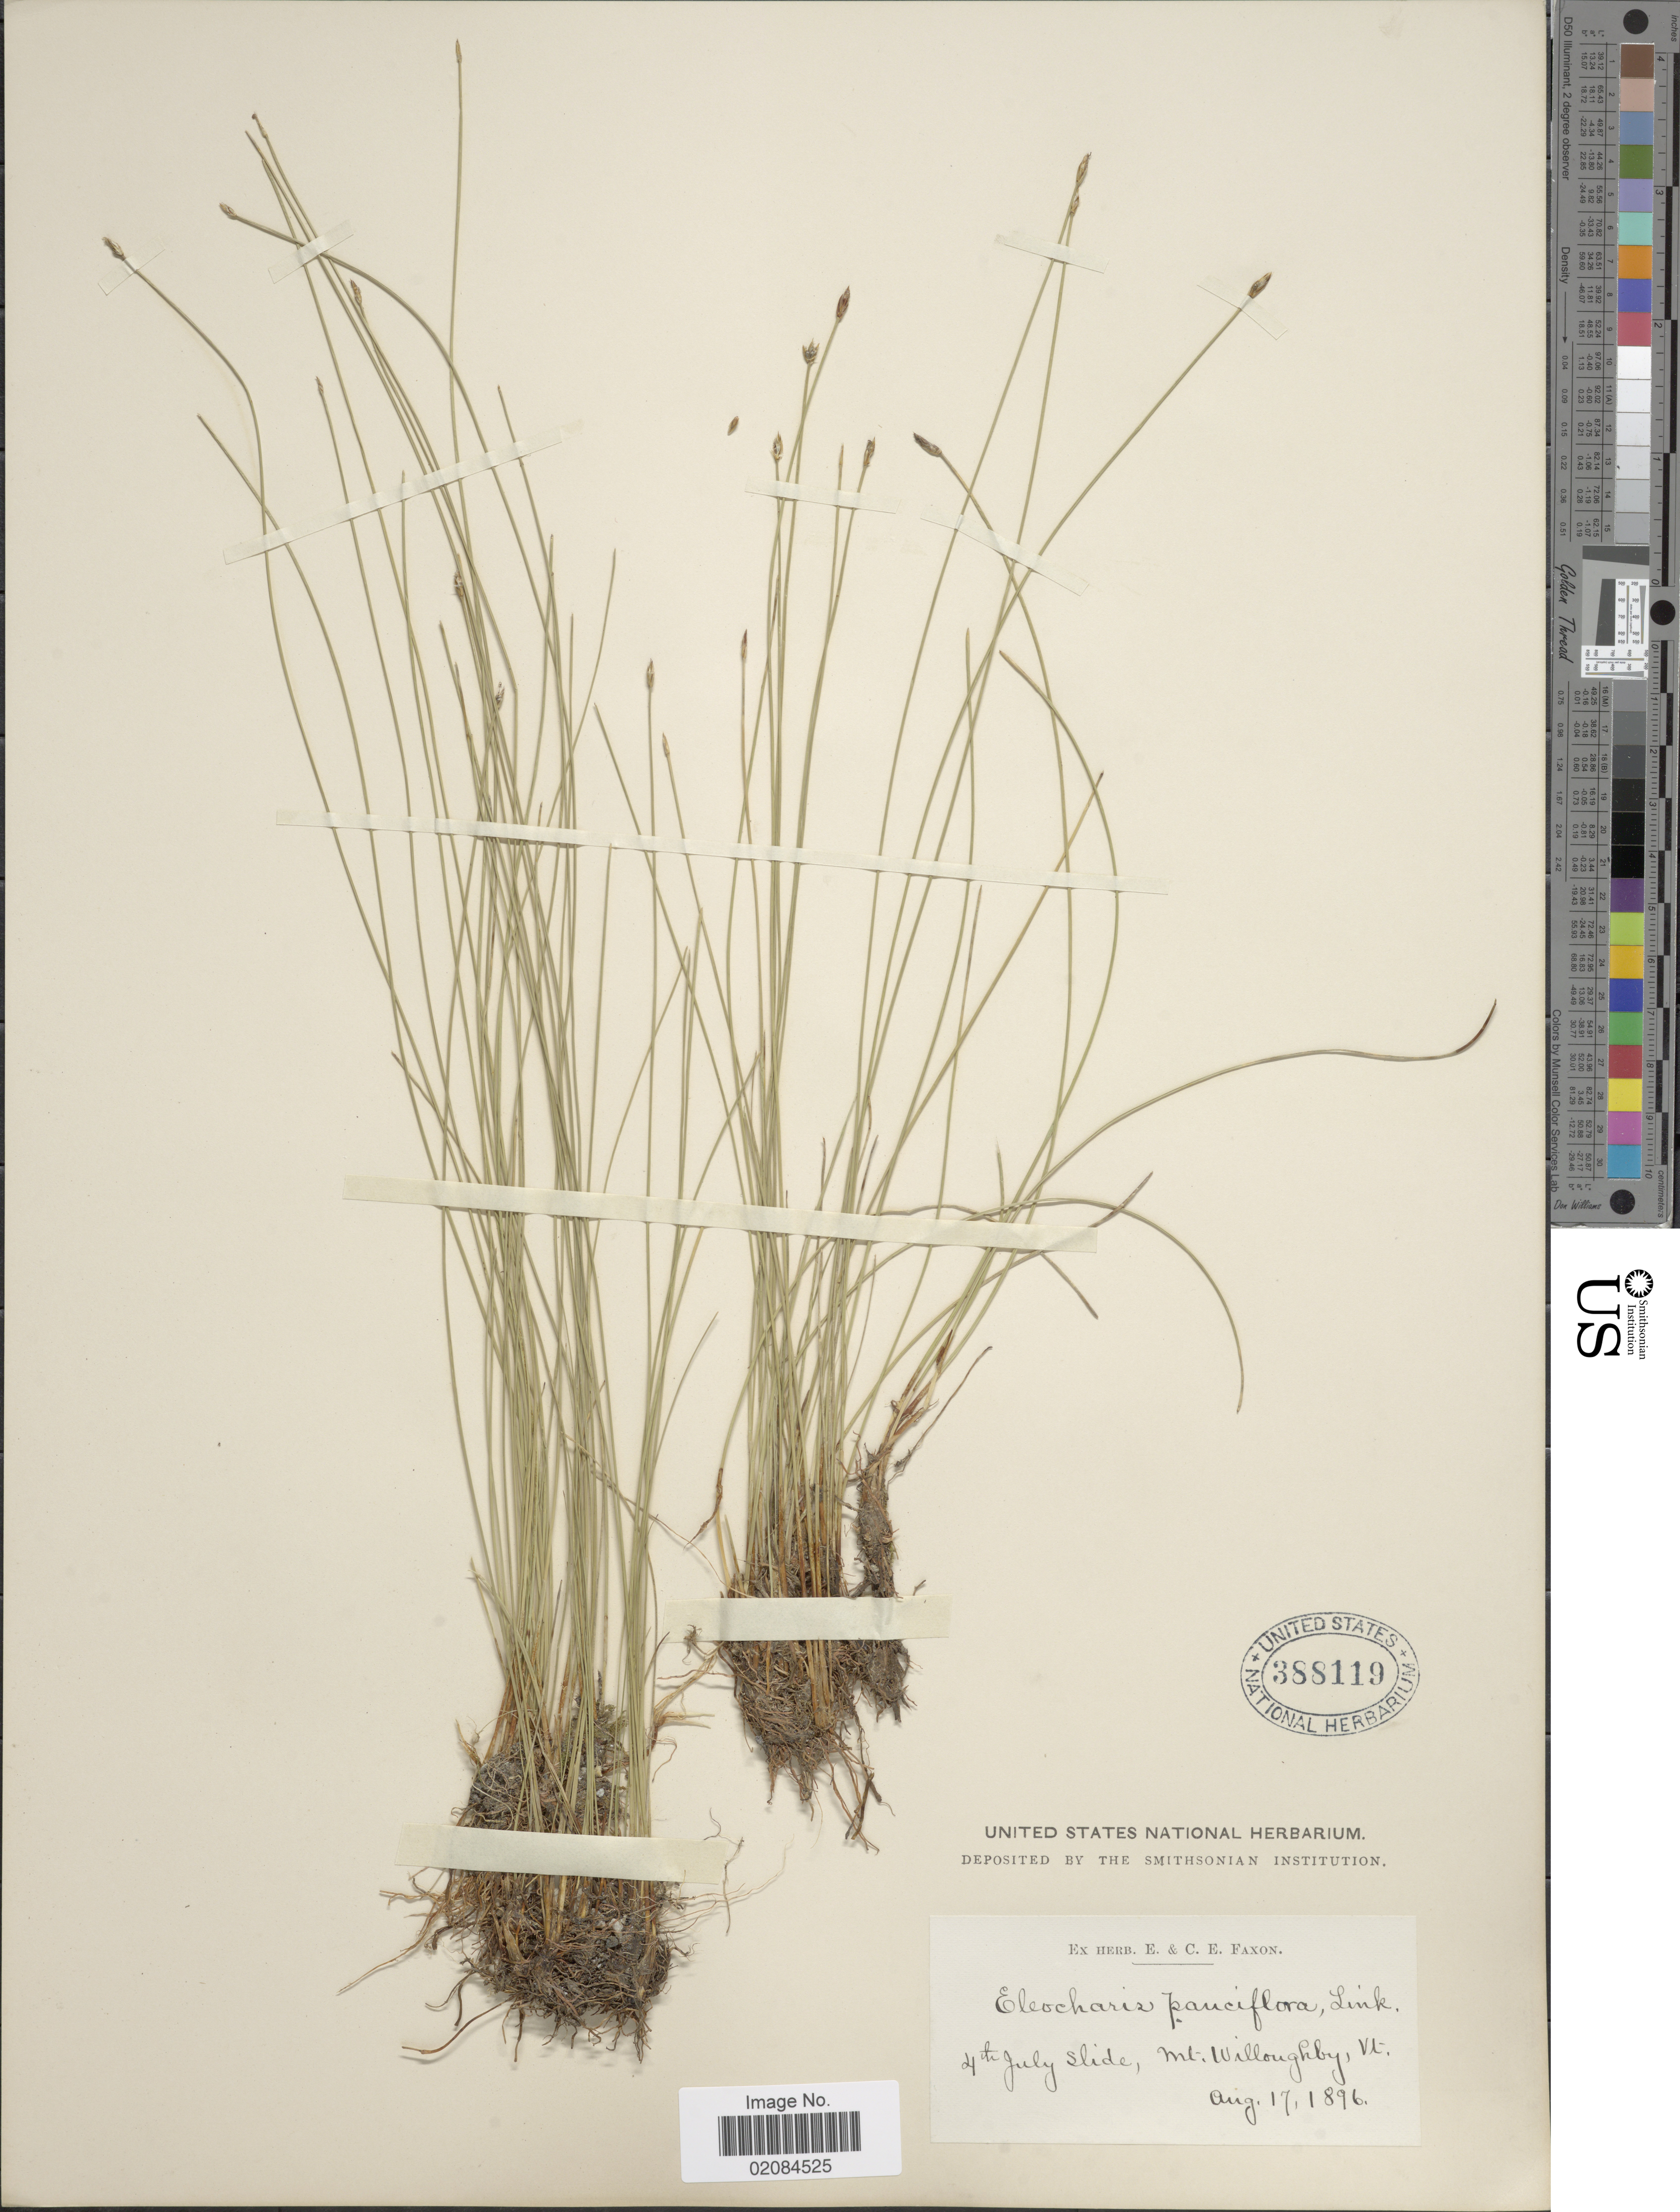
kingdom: Plantae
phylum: Tracheophyta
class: Liliopsida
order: Poales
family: Cyperaceae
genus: Eleocharis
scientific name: Eleocharis quinqueflora subsp. fernaldii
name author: (Svenson) Hultén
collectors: ex herb. E. & C.E. Faxon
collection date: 1896-08-17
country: United States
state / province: Vermont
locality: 4th July Slide, Mt. Willoughby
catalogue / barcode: US 388119